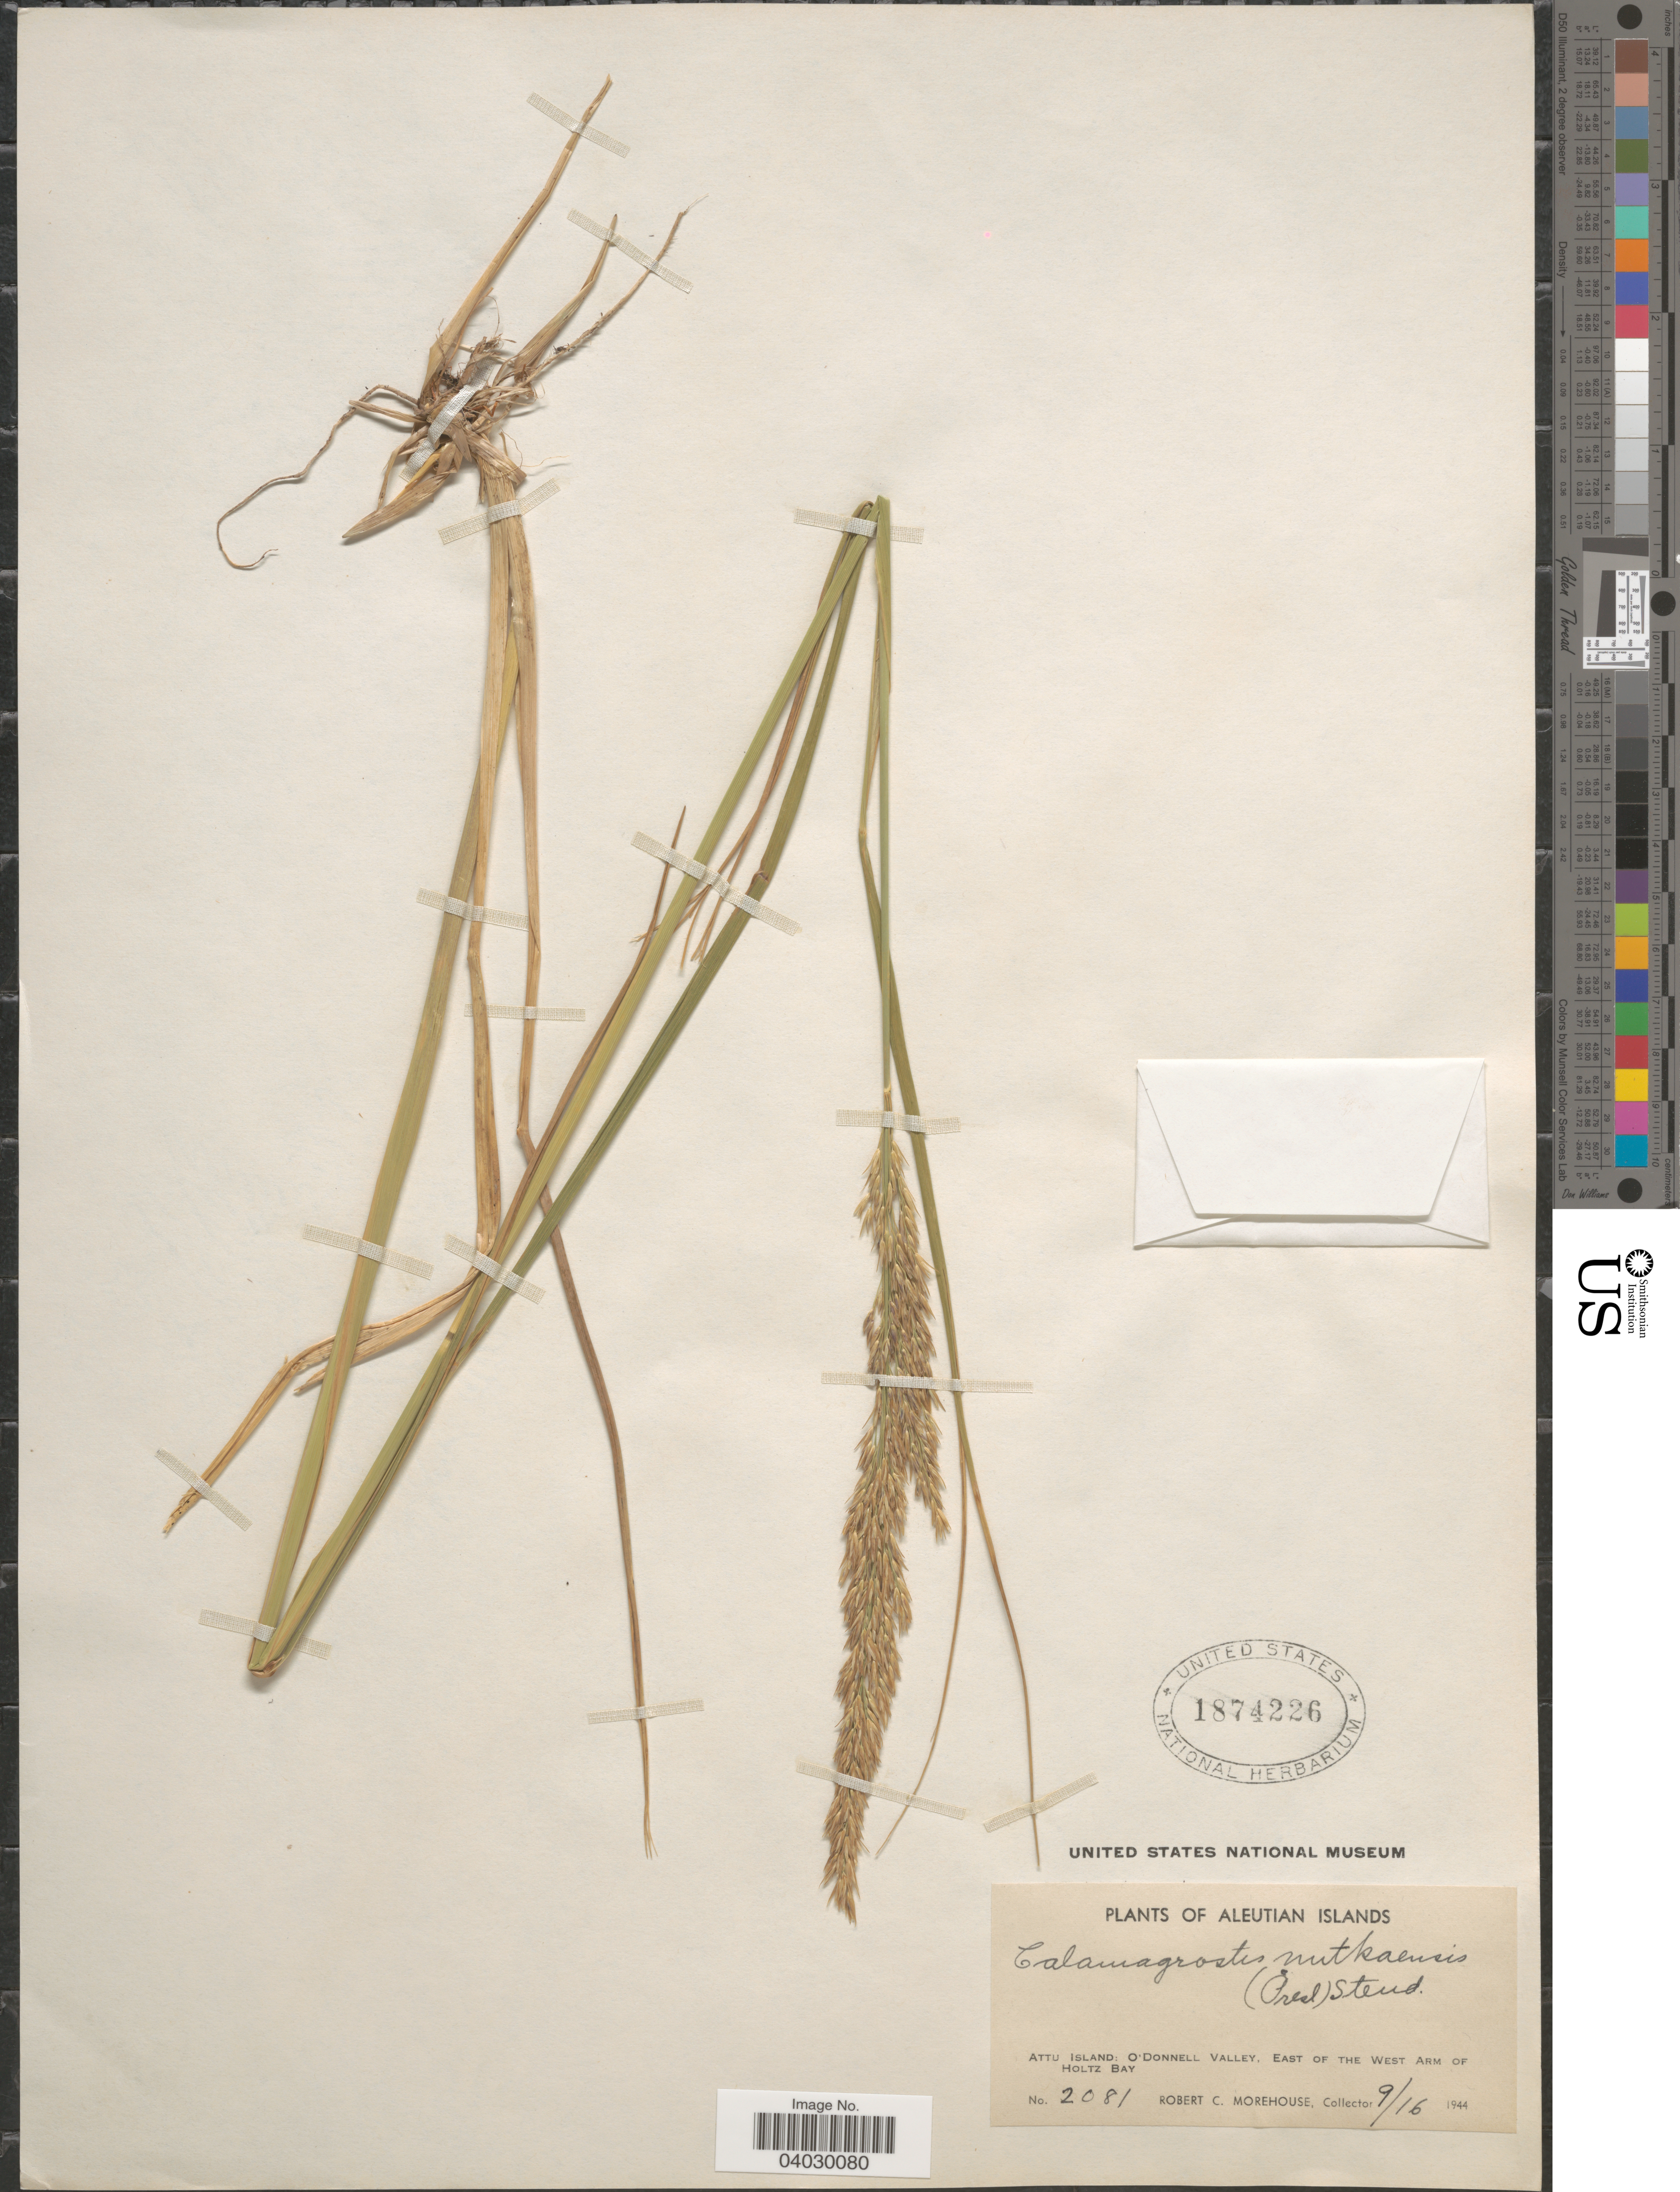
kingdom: Plantae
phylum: Tracheophyta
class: Liliopsida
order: Poales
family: Poaceae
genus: Calamagrostis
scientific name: Calamagrostis nutkaensis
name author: (J. Presl) Steud.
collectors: R. Morehouse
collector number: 2081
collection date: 1944-09-16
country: United States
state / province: Alaska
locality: Aleutian Islands. Attu Island: O'Donnell Valley, East of the West Arm of Holtz Bay.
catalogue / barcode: US 1874226